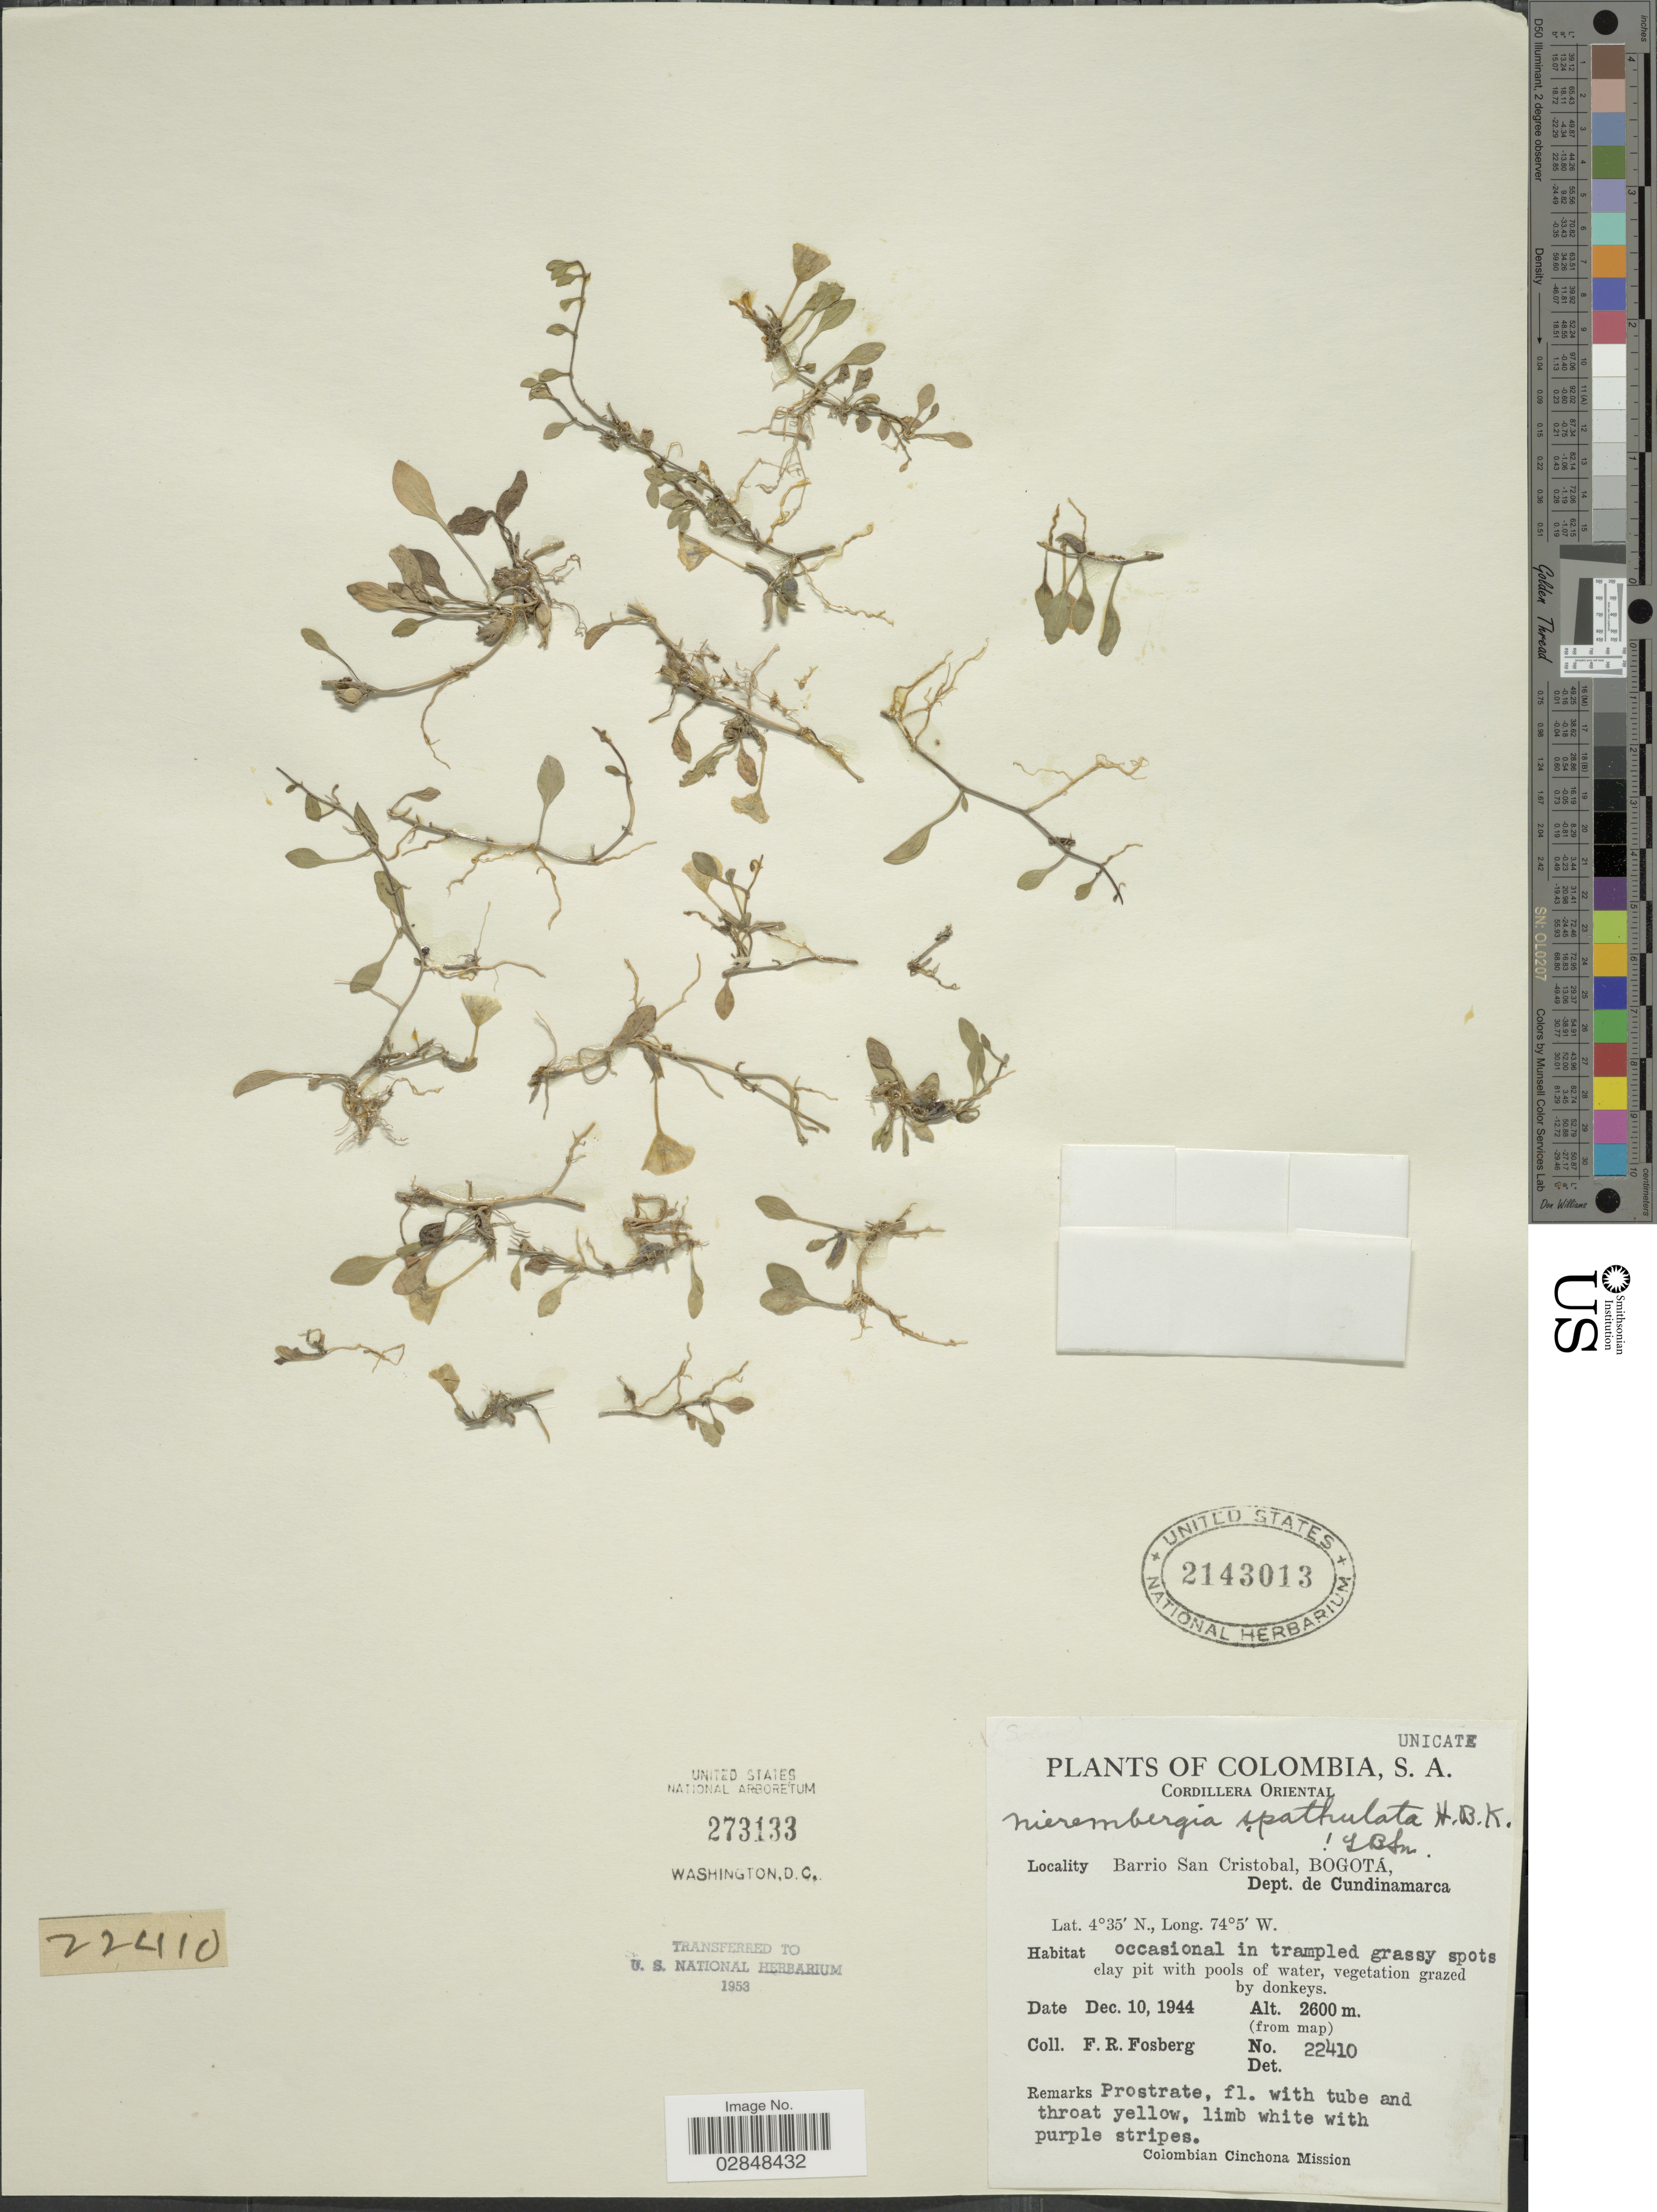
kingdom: Plantae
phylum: Tracheophyta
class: Magnoliopsida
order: Solanales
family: Solanaceae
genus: Nierembergia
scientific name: Nierembergia spathulata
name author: Kunth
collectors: F. R. Fosberg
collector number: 22410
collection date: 1944-12-10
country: Colombia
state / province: Cundinamarca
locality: Cordillera Oriental. Barrio San Cristobal, Bogotá, Dept. de Cundinamarca.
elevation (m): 2600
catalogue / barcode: US 2143013